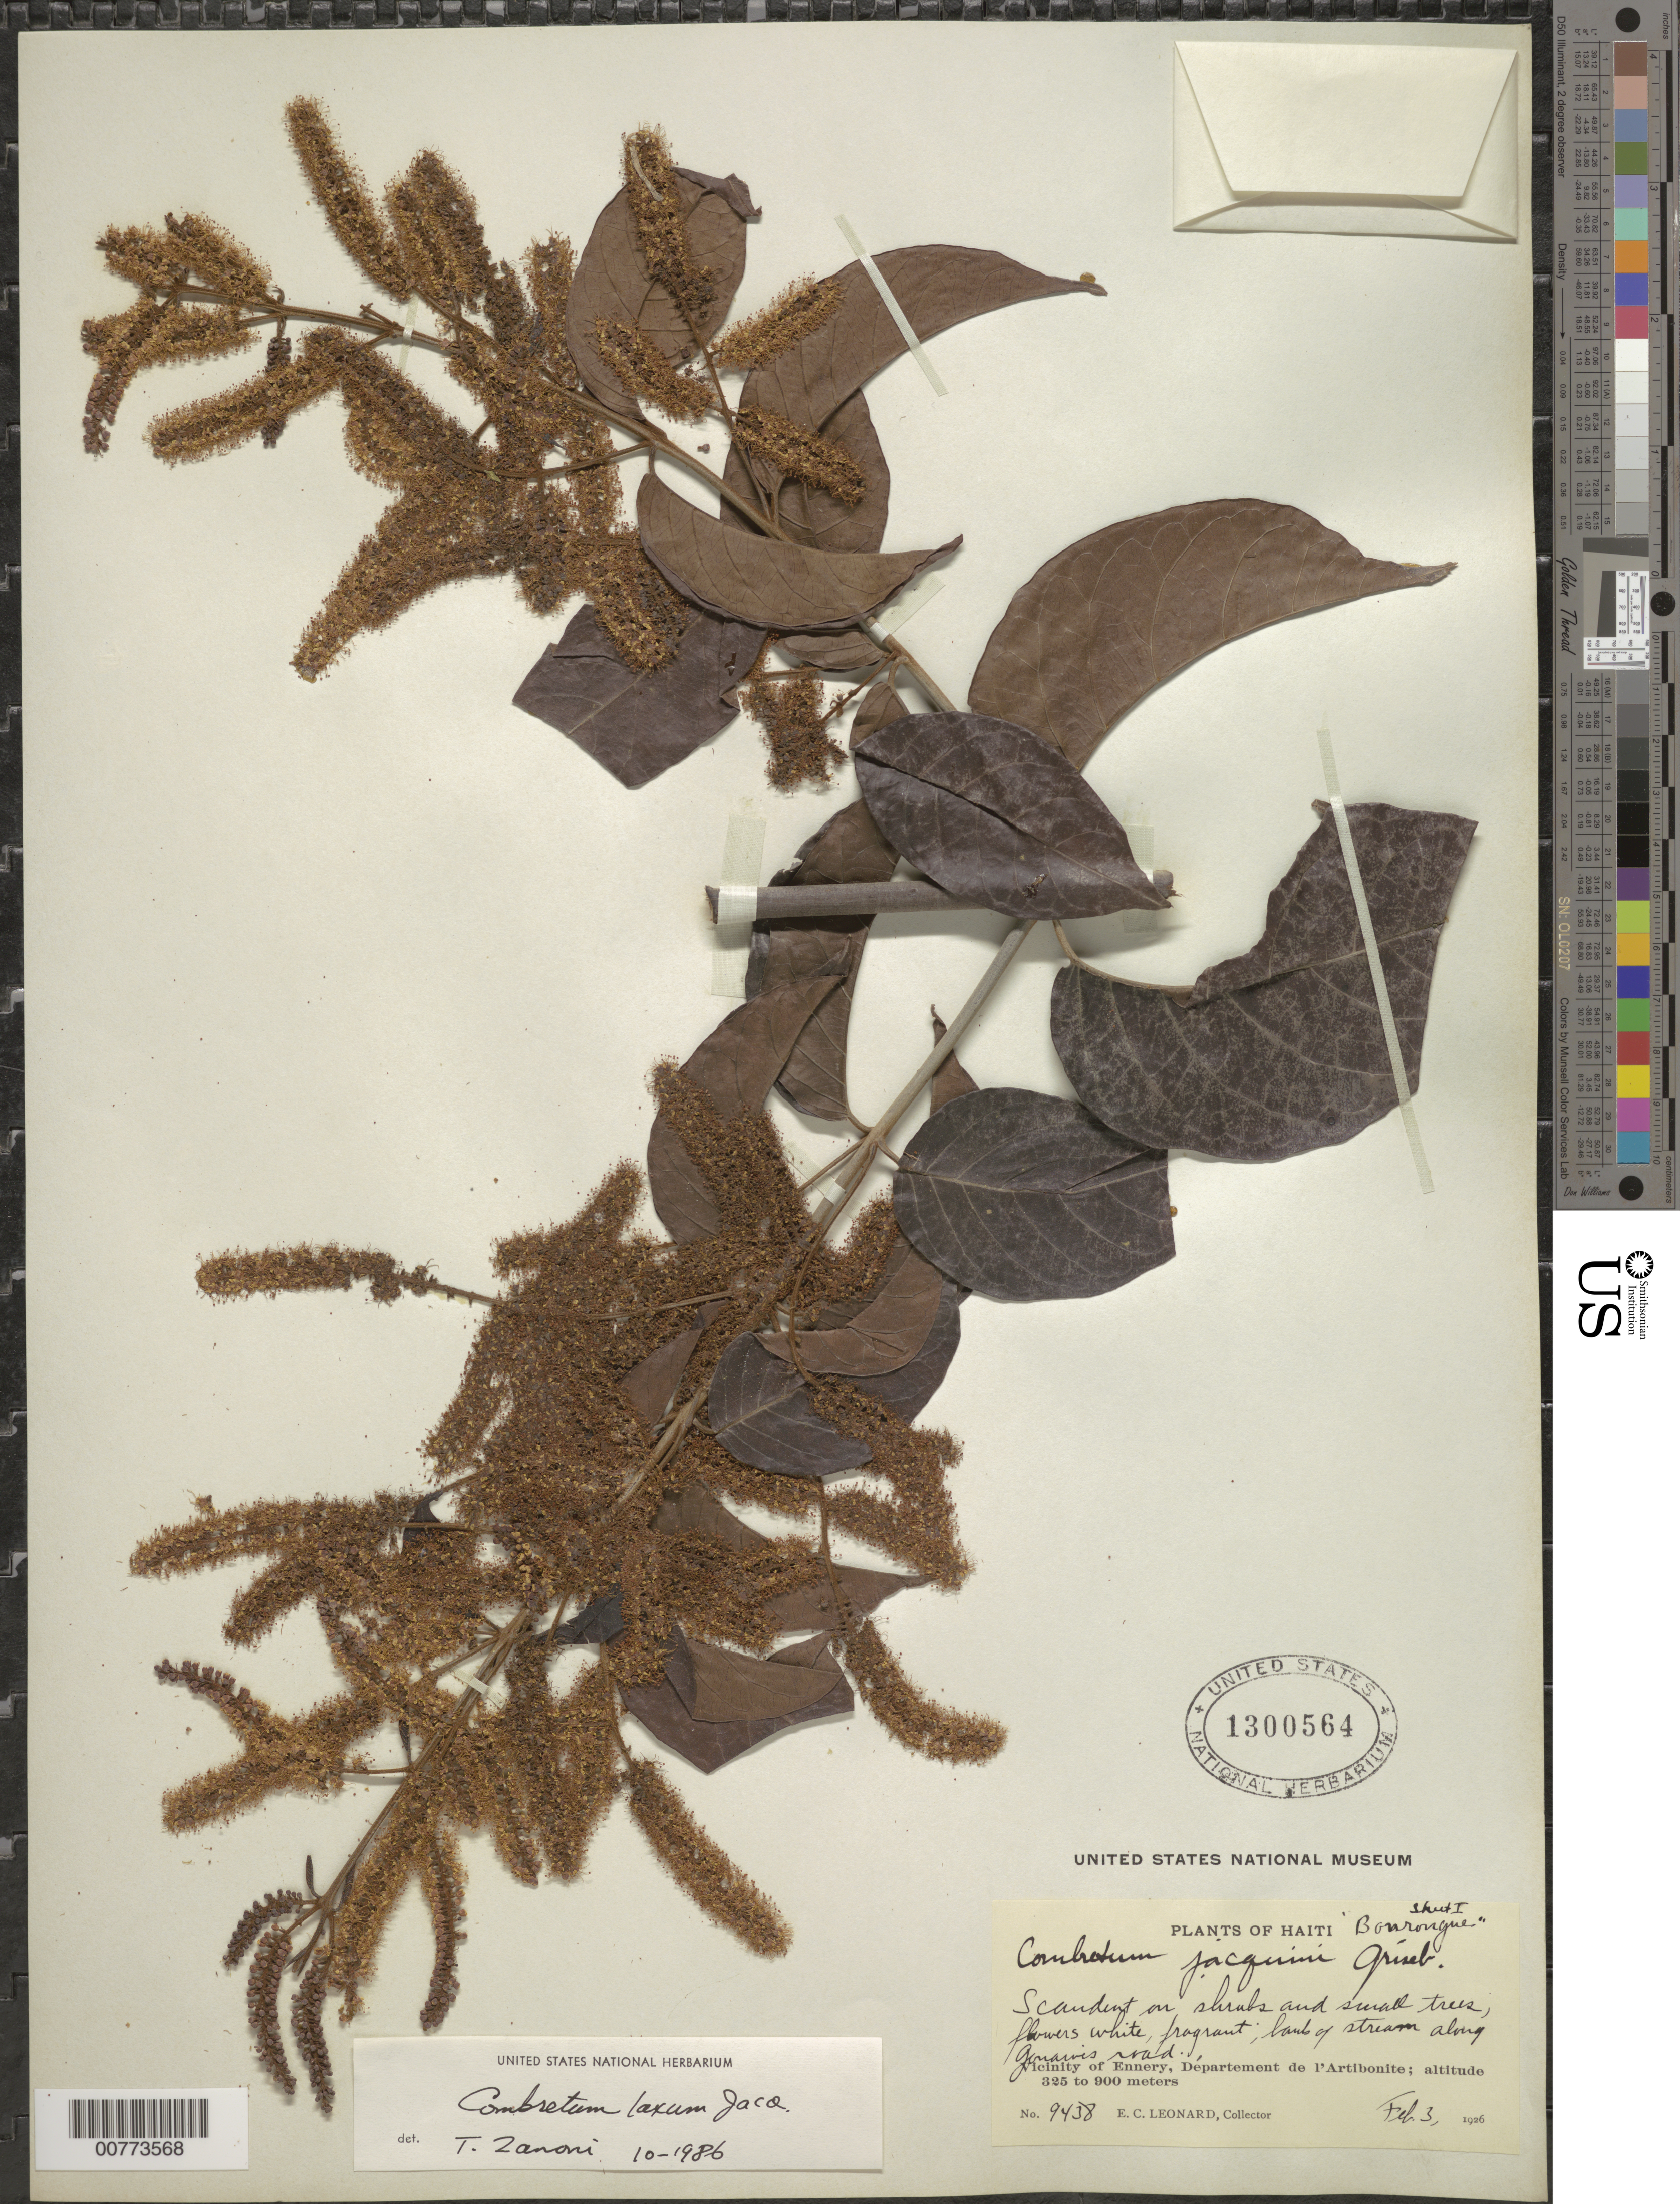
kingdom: Plantae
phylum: Tracheophyta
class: Magnoliopsida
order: Myrtales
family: Combretaceae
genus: Combretum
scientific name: Combretum laxum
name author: Jacq.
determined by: Zanoni, T. A., (NY), New York Botanical Garden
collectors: E. C. Leonard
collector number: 9438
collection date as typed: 03 Feb 1926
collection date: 1926-02-03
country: Haiti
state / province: Artibonite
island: Hispaniola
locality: Vicinity of Ennery, along Gonaives road.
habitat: Bank of stream.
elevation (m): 325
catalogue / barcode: US 1300564